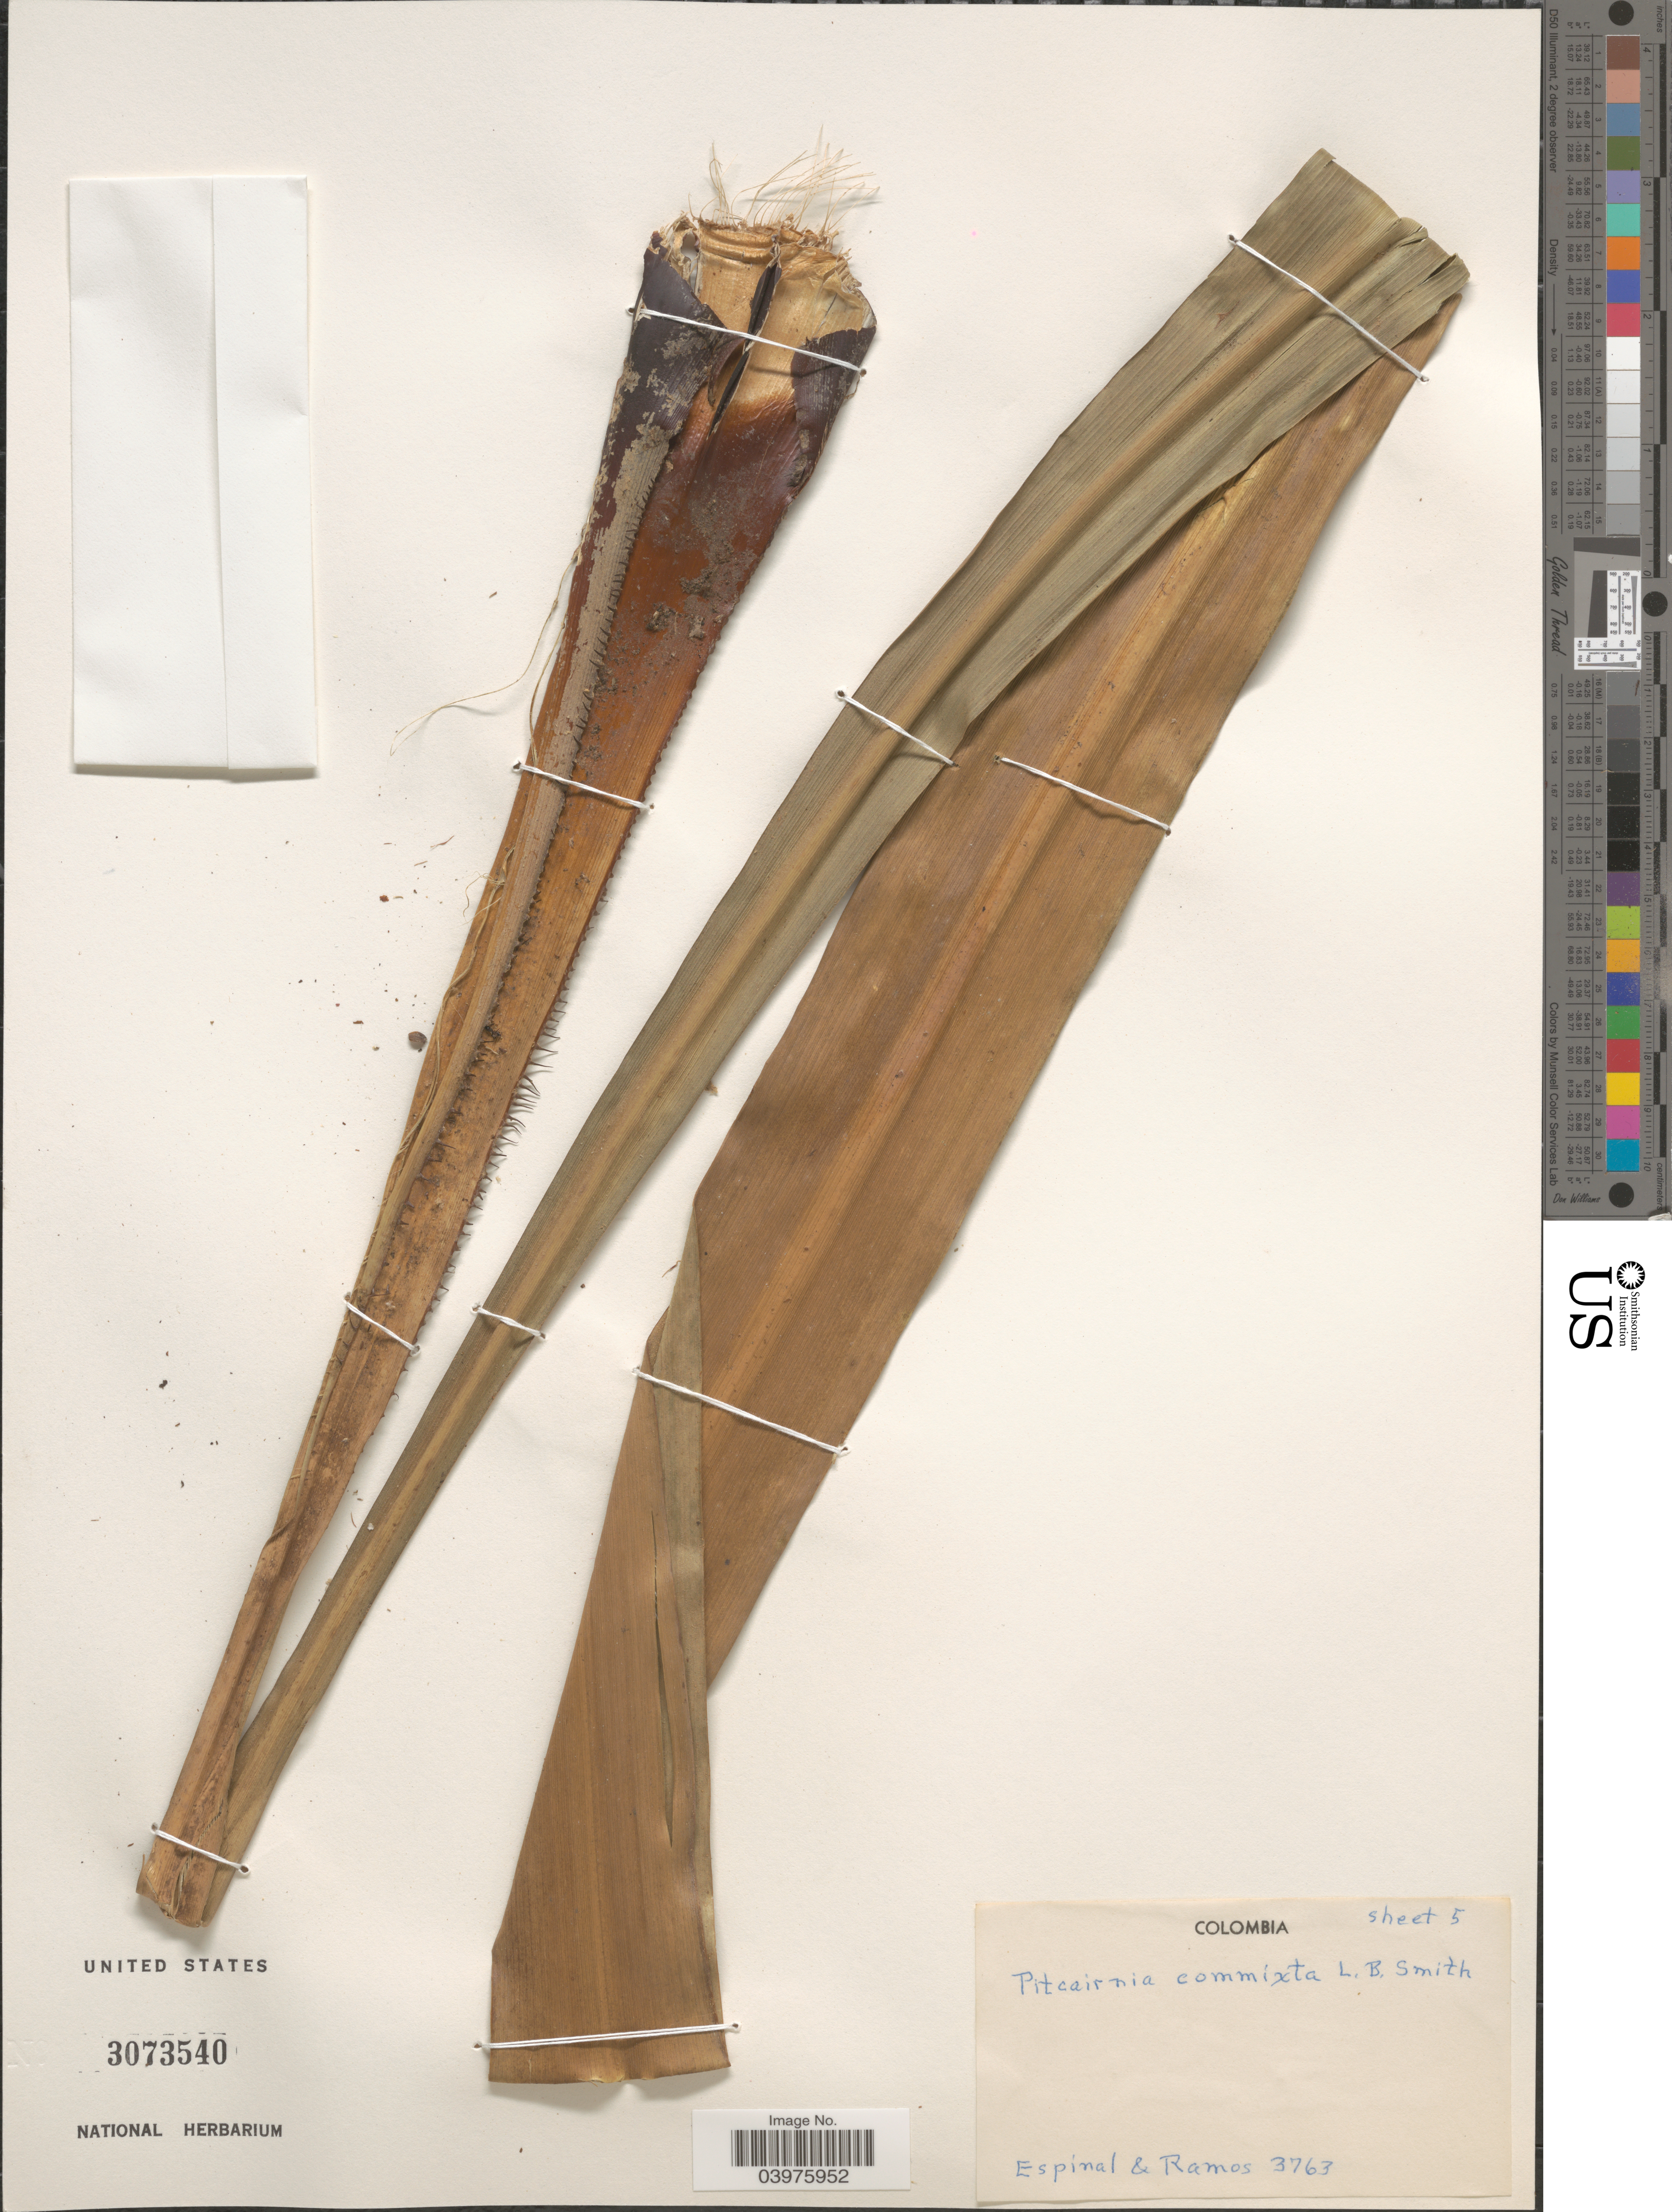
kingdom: Plantae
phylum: Tracheophyta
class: Liliopsida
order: Poales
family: Bromeliaceae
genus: Pitcairnia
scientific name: Pitcairnia commixta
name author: L.B. Sm.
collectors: -. Espinal & -. Ramos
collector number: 3763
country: Colombia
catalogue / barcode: US 3073540